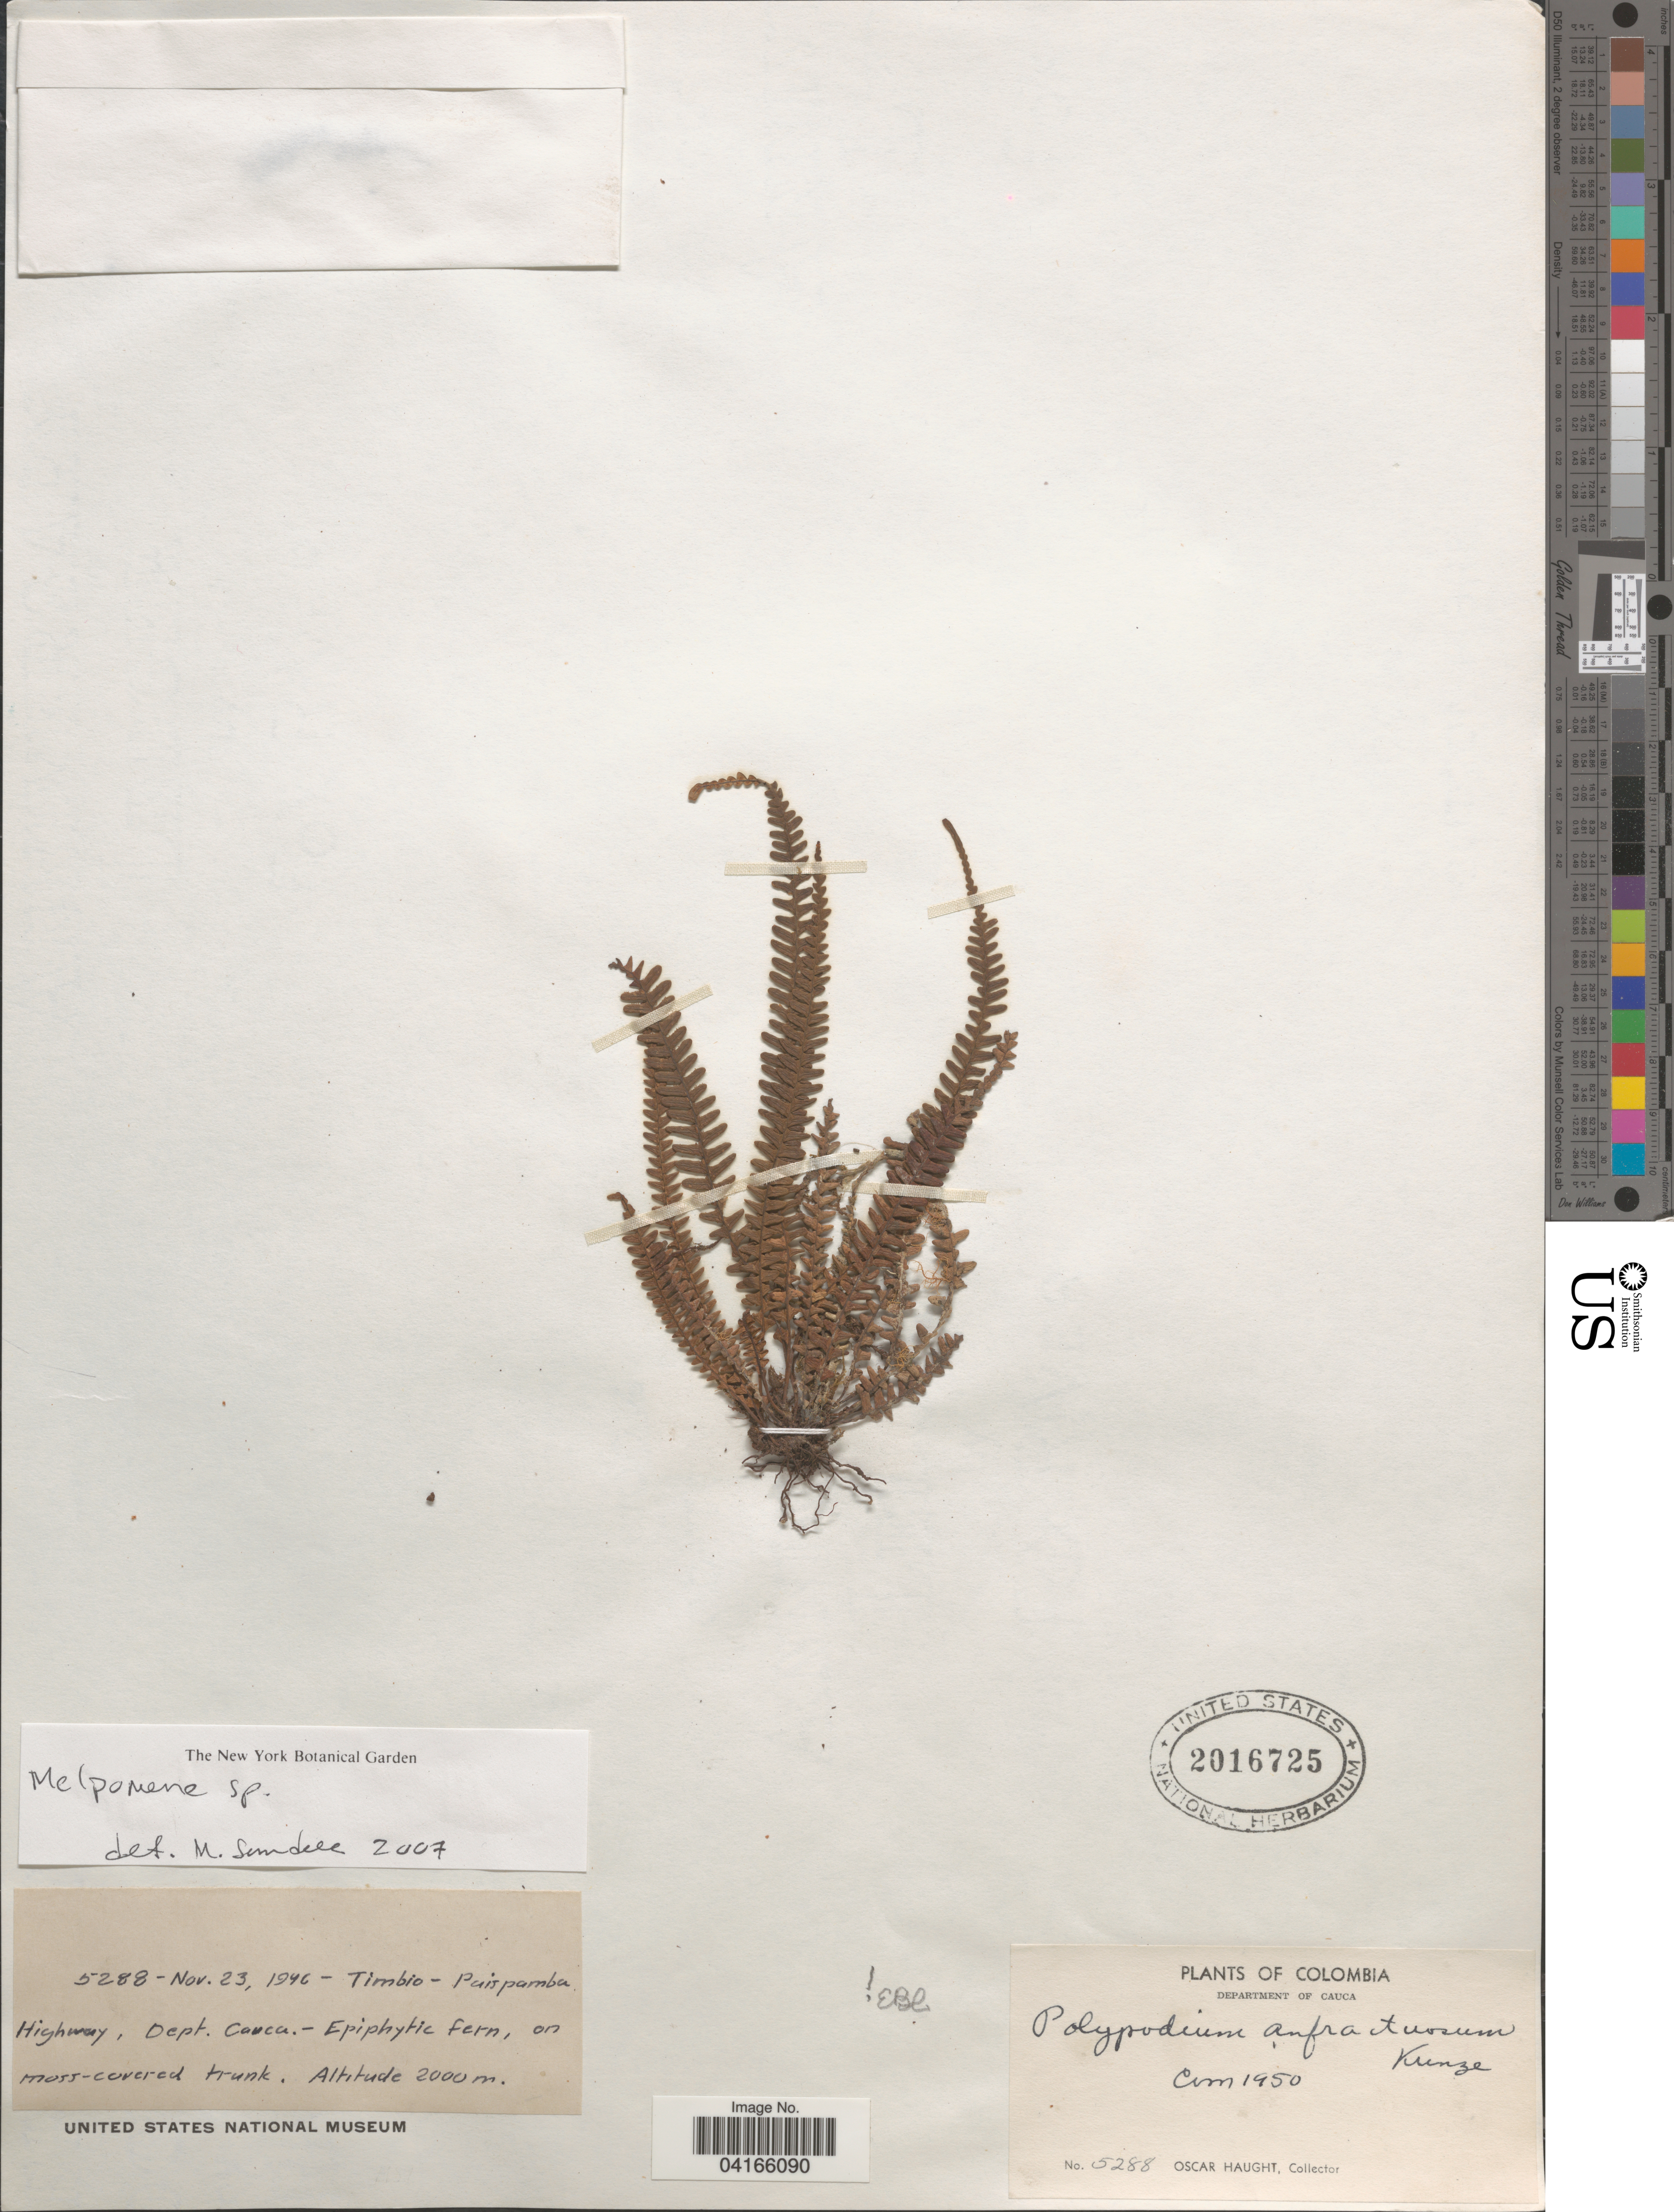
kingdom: Plantae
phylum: Tracheophyta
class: Polypodiopsida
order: Polypodiales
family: Polypodiaceae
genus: Melpomene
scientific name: Melpomene sp.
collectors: O. L. Haught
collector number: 5288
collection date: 1946-11-23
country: Colombia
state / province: Cauca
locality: Timbio-Paispamba Highway, Dept. Cauca.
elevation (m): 2000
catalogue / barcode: US 2016725